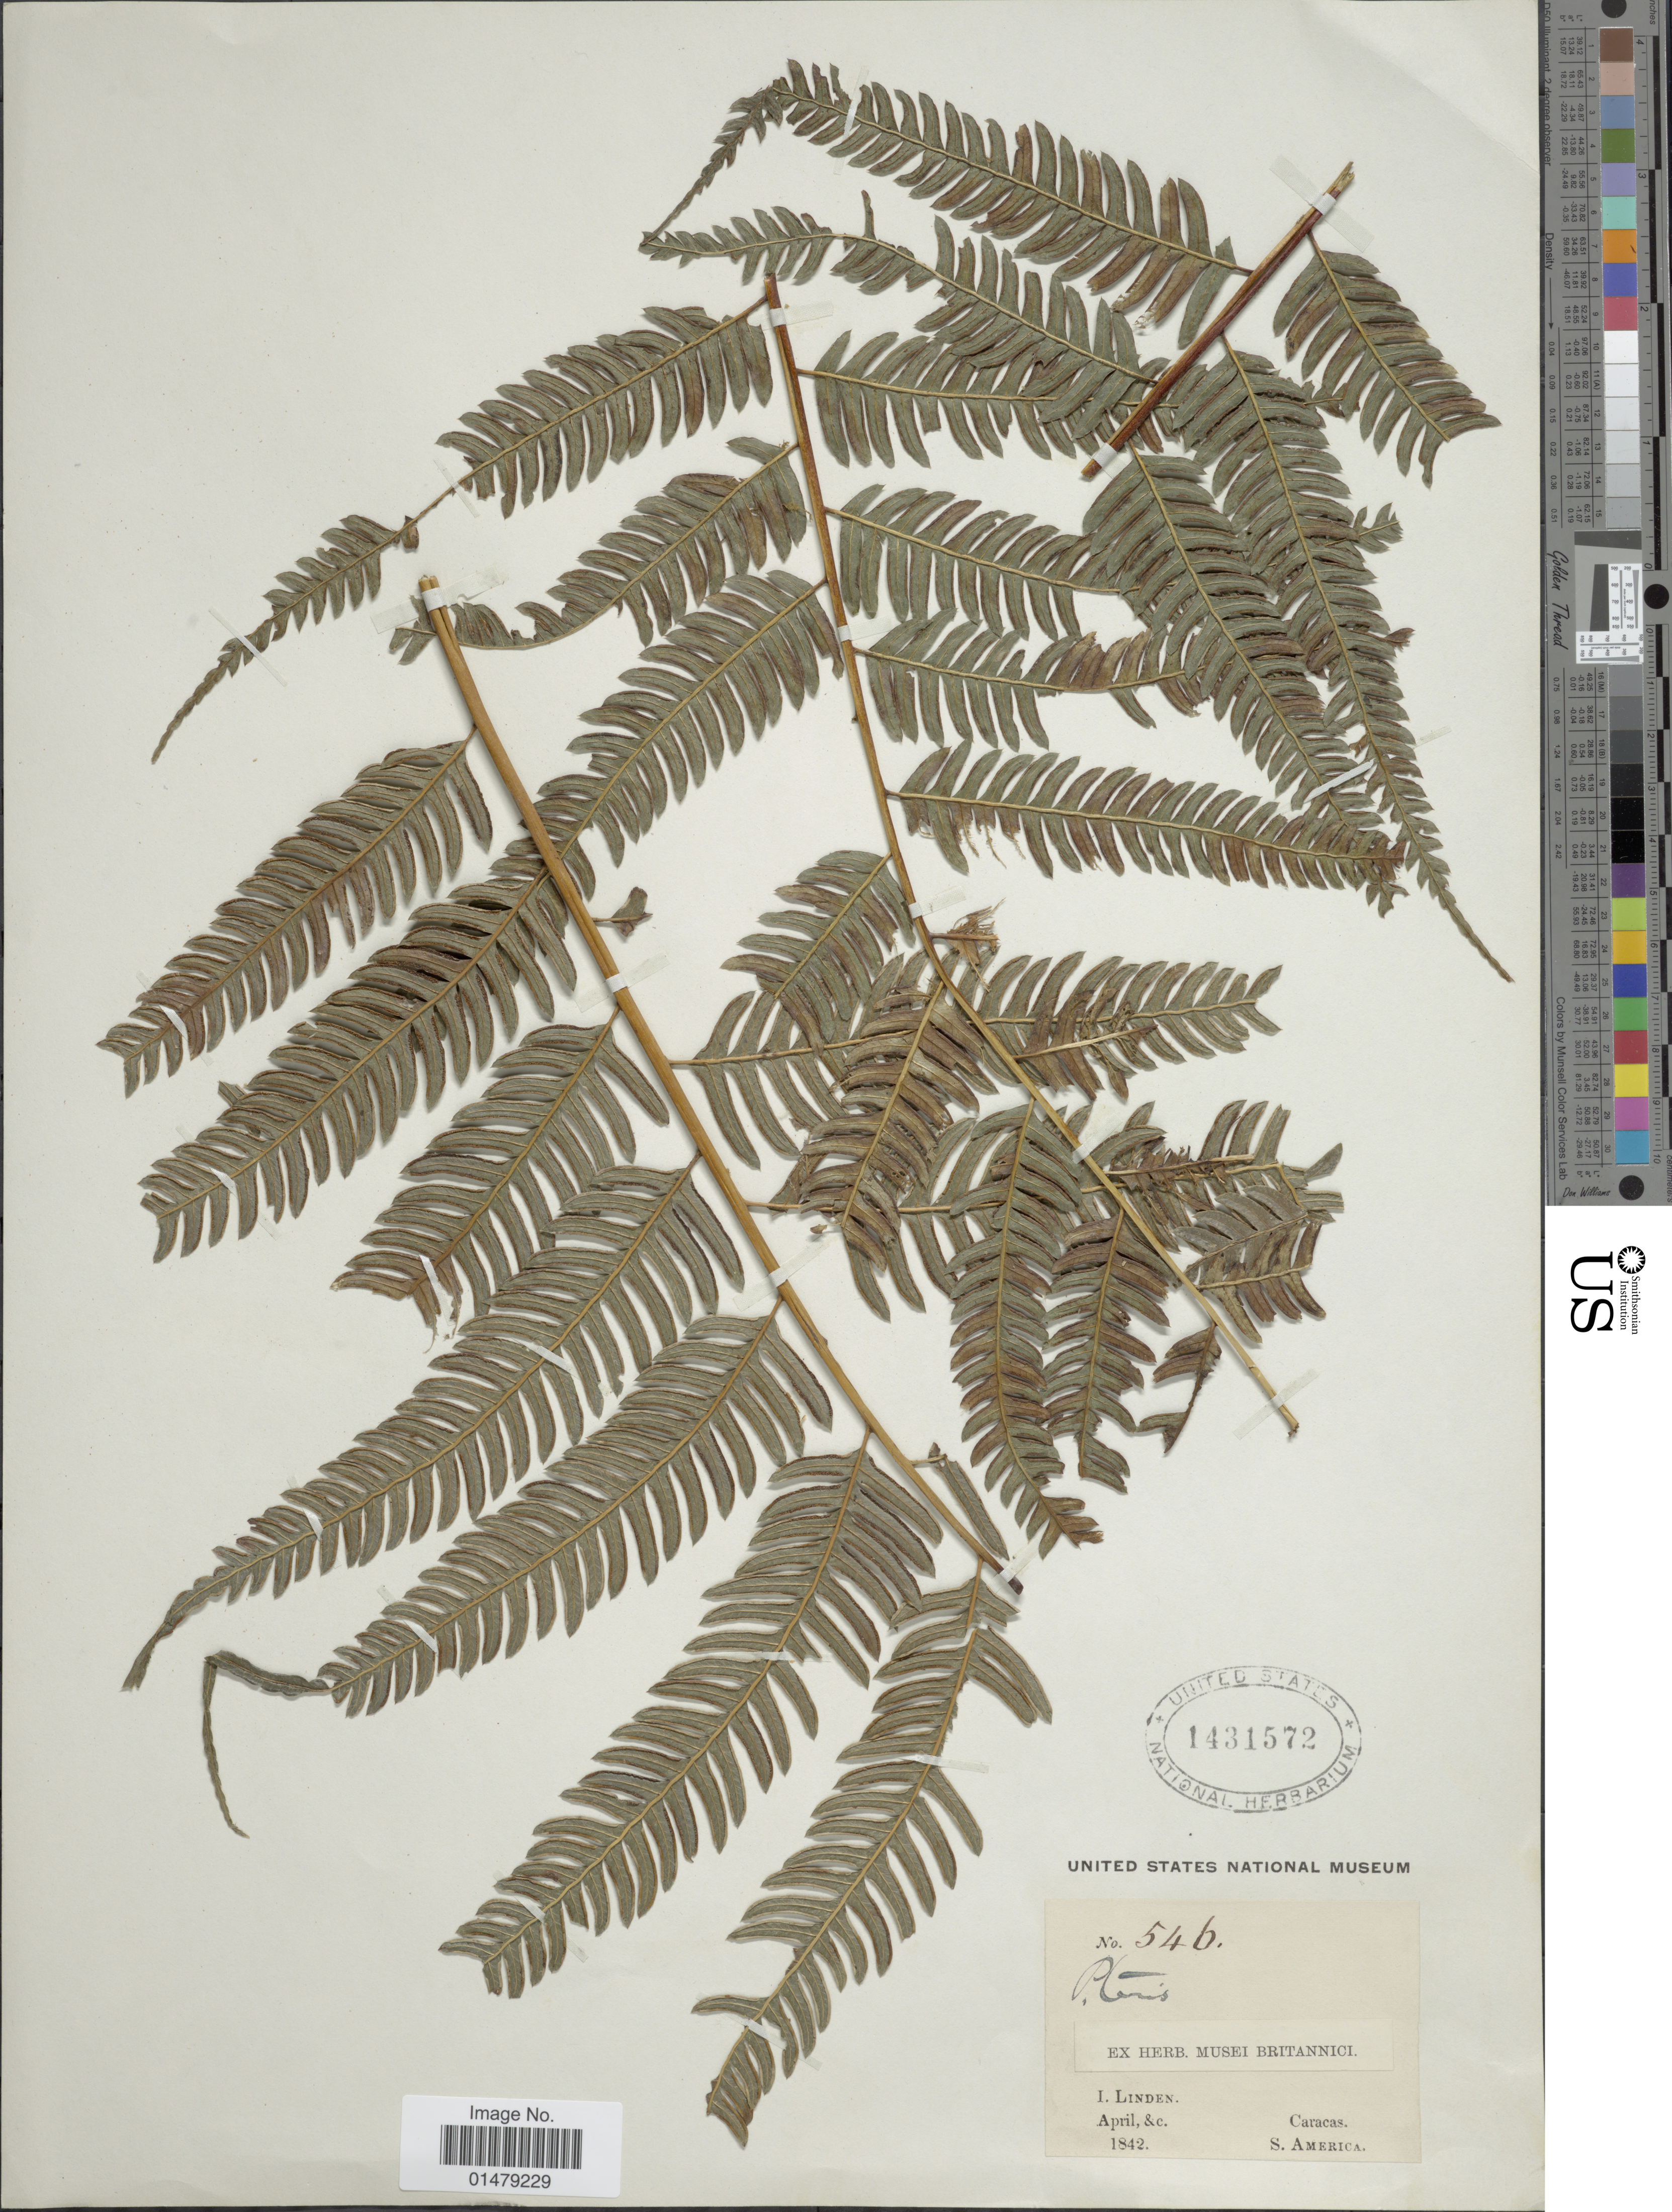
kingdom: Plantae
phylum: Tracheophyta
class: Polypodiopsida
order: Polypodiales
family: Pteridaceae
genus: Pteris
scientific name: Pteris deflexa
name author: Link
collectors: I. Linden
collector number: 546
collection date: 1842-04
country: Venezuela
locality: Caracas. S. America.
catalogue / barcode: US 1431572